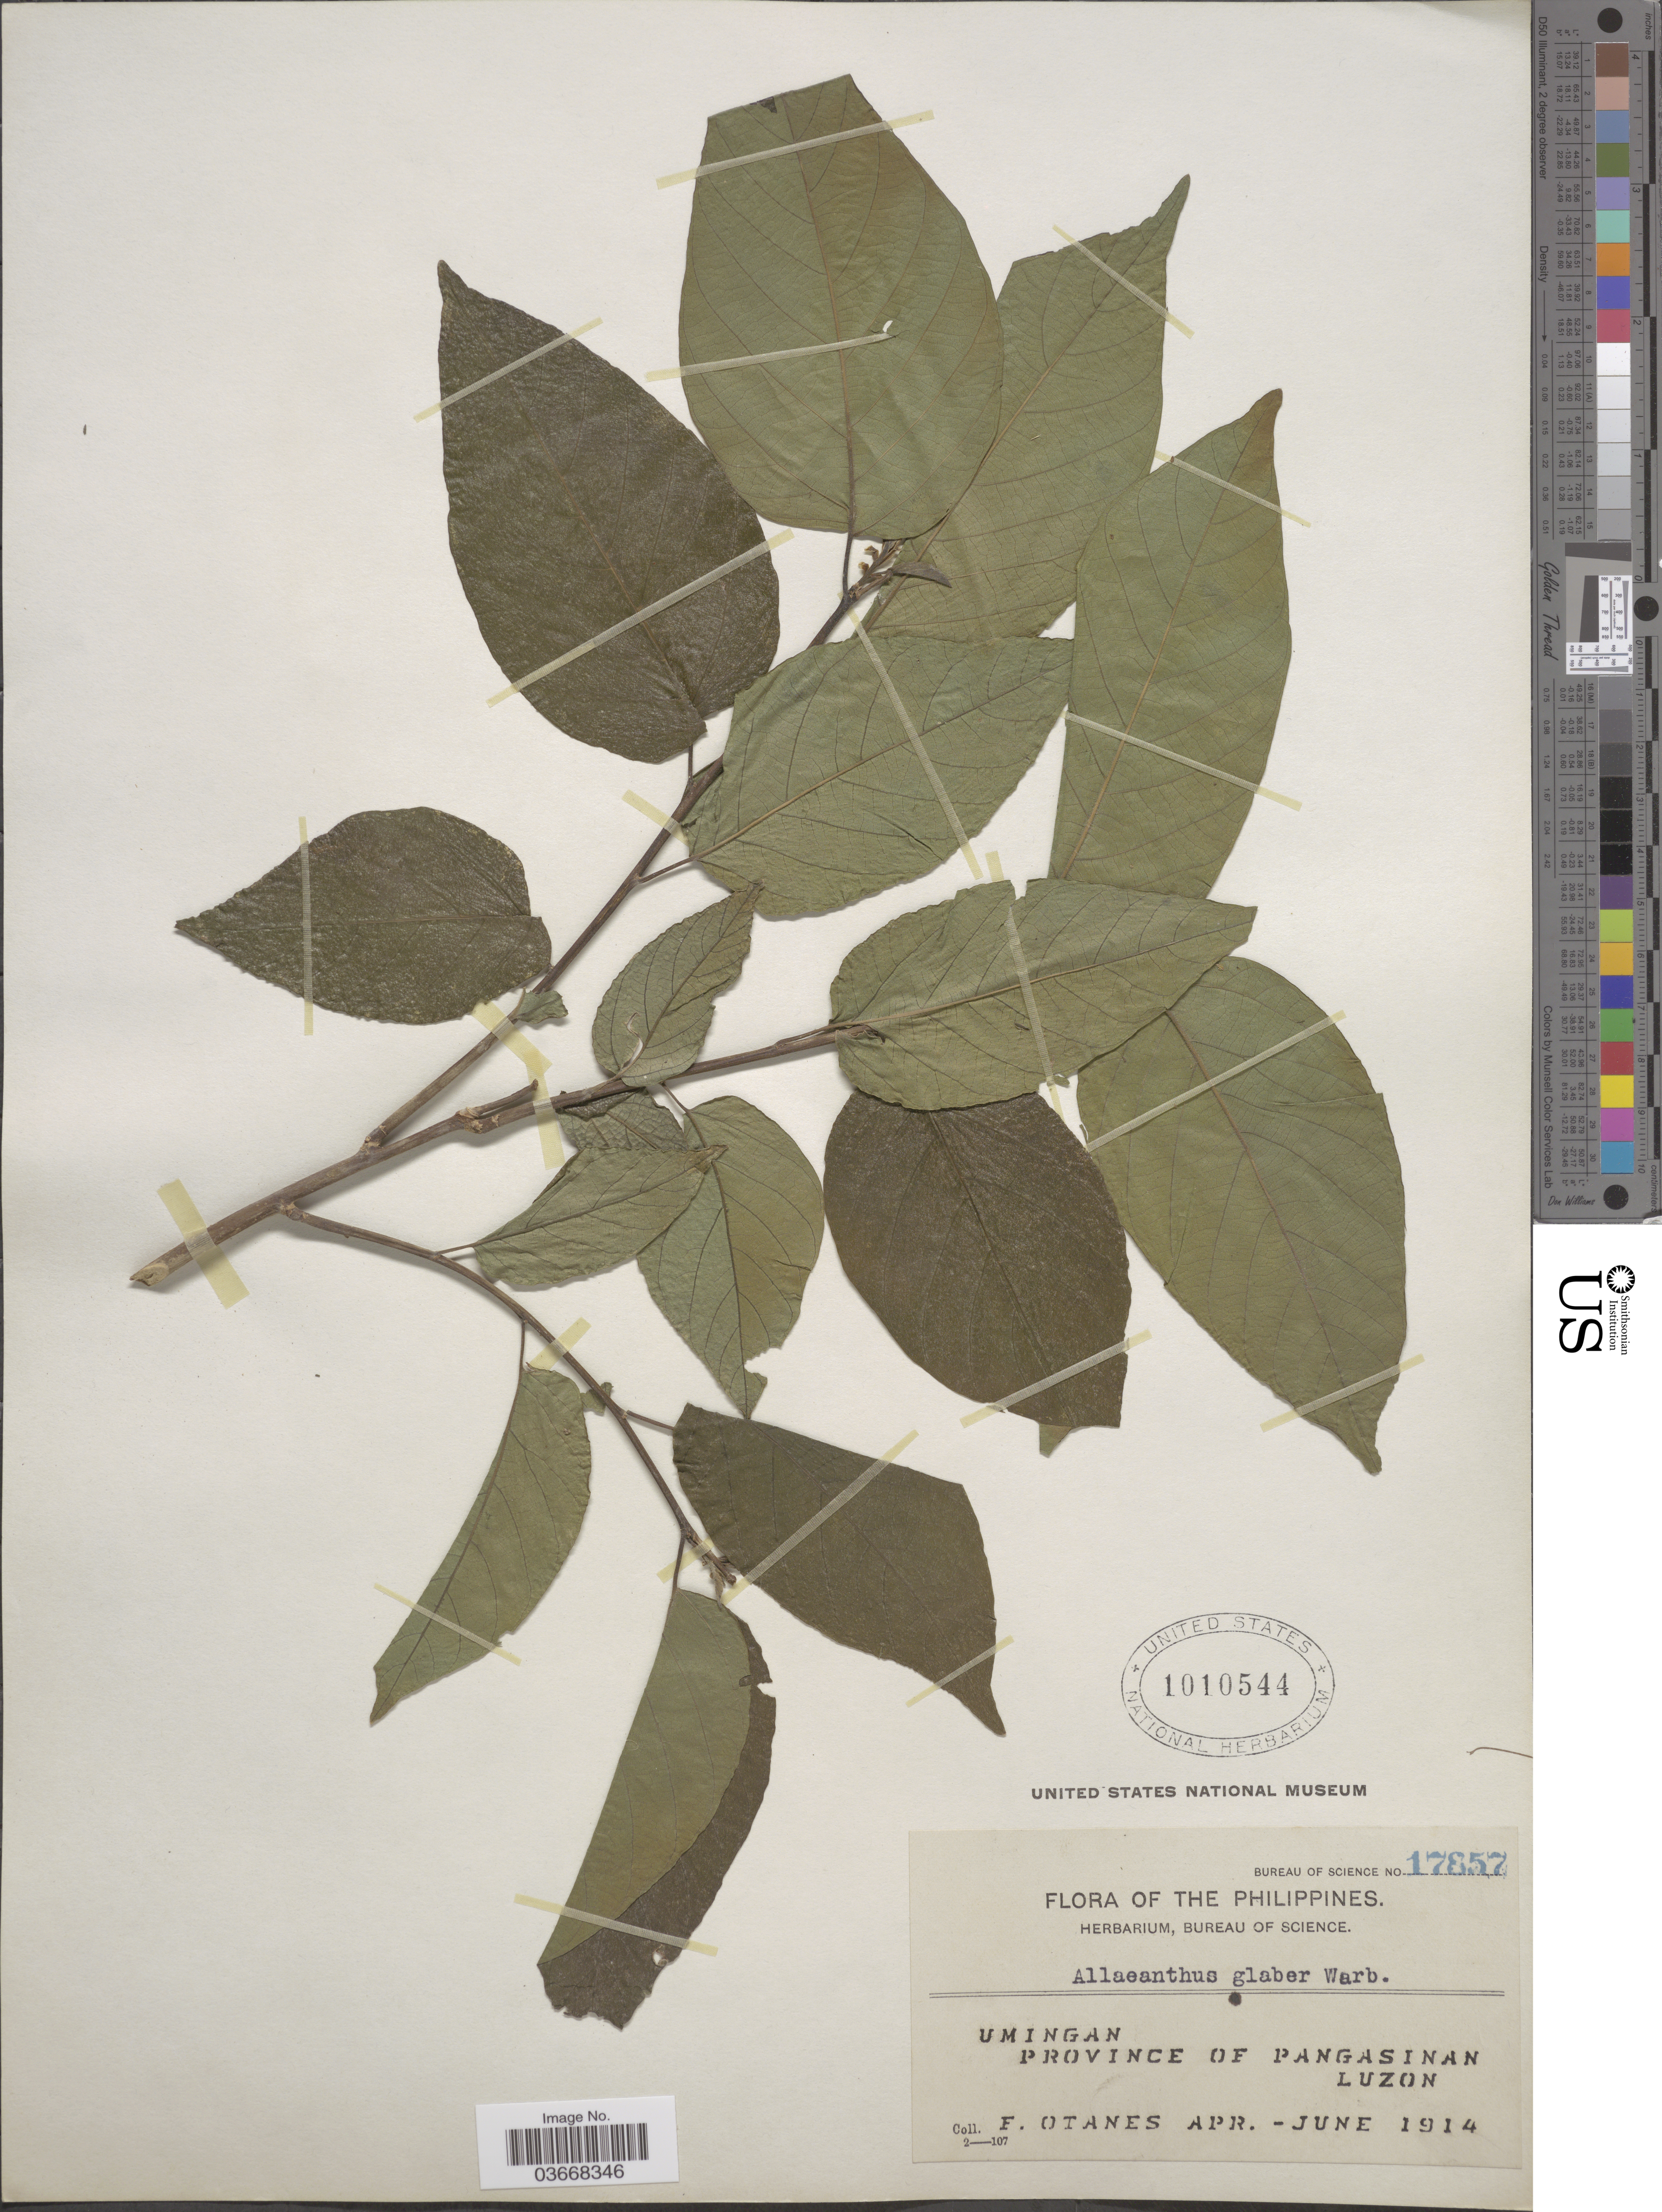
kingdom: Plantae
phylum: Tracheophyta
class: Magnoliopsida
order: Rosales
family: Moraceae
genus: Allaeanthus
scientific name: Allaeanthus luzonicus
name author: Fern.-Vill.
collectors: F. Q. Otanes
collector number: Bureau of Science 17857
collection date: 1914-04/1914-06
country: Philippines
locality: Umingan. Province of Pangasinan. Luzon.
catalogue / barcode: US 1010544